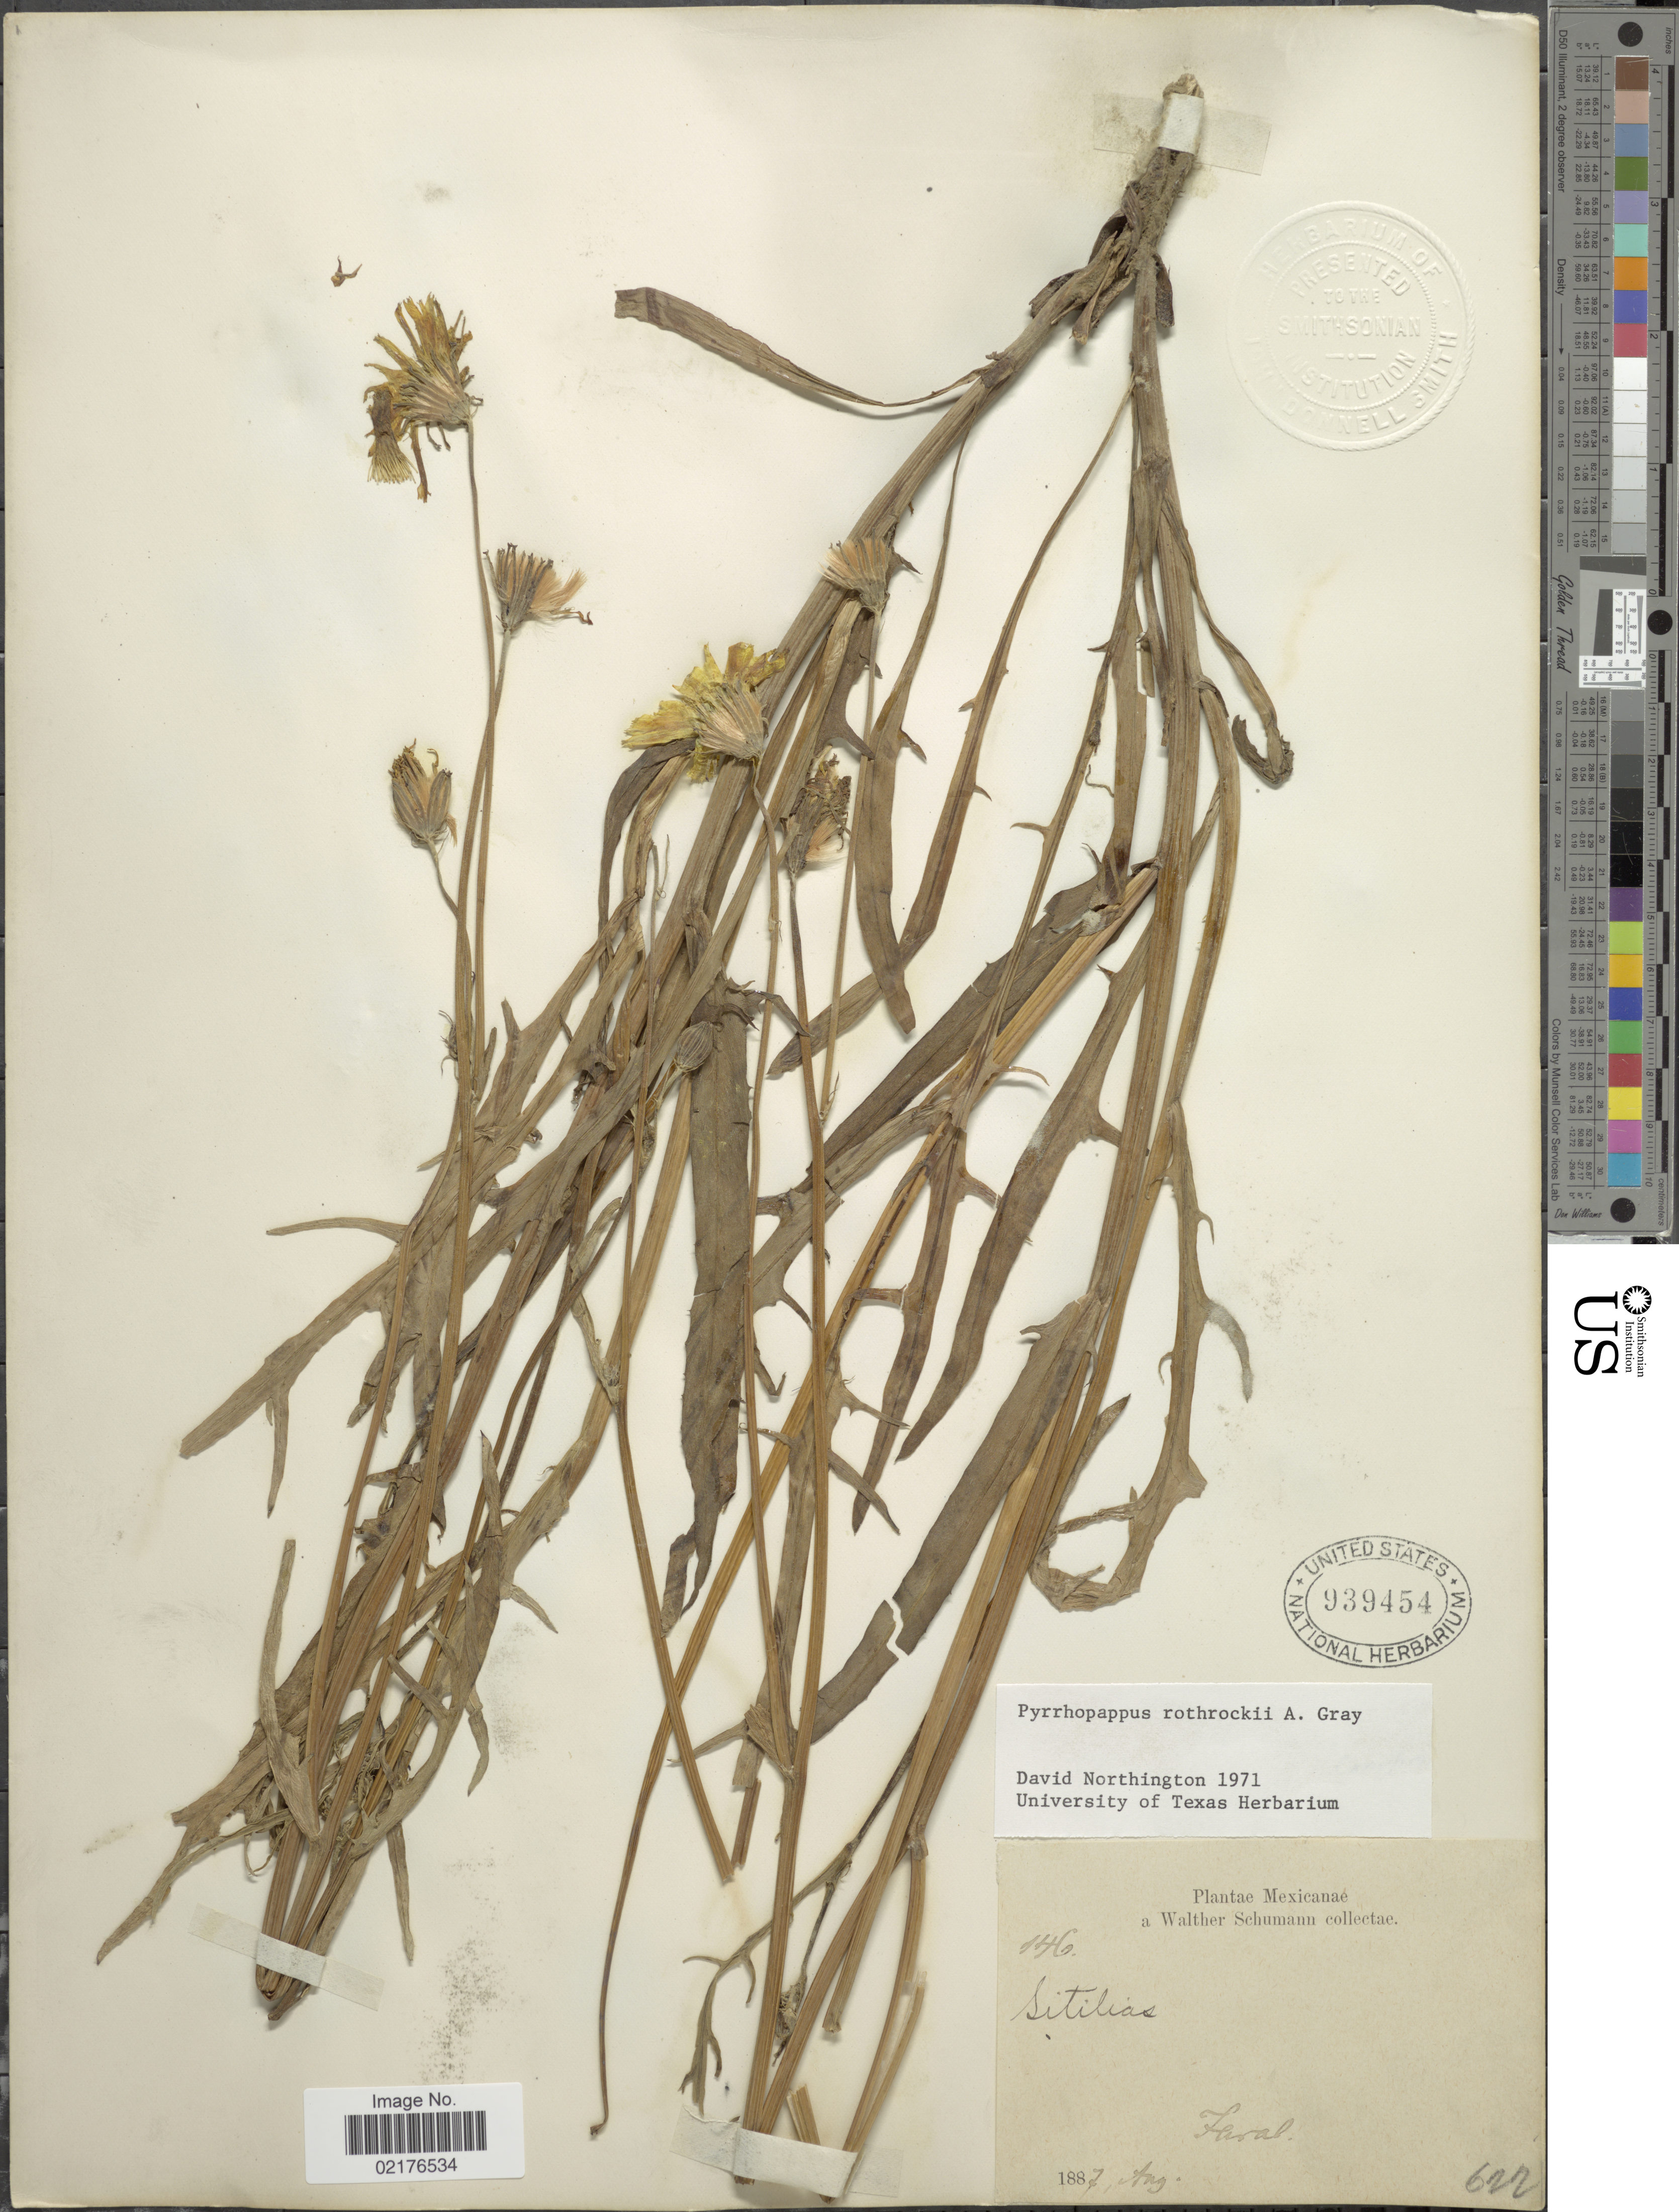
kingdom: Plantae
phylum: Tracheophyta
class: Magnoliopsida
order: Asterales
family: Asteraceae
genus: Pyrrhopappus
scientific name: Pyrrhopappus rothrockii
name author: A. Gray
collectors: W. Schumann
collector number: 146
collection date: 1887-08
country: Mexico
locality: Faral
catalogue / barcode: US 939454